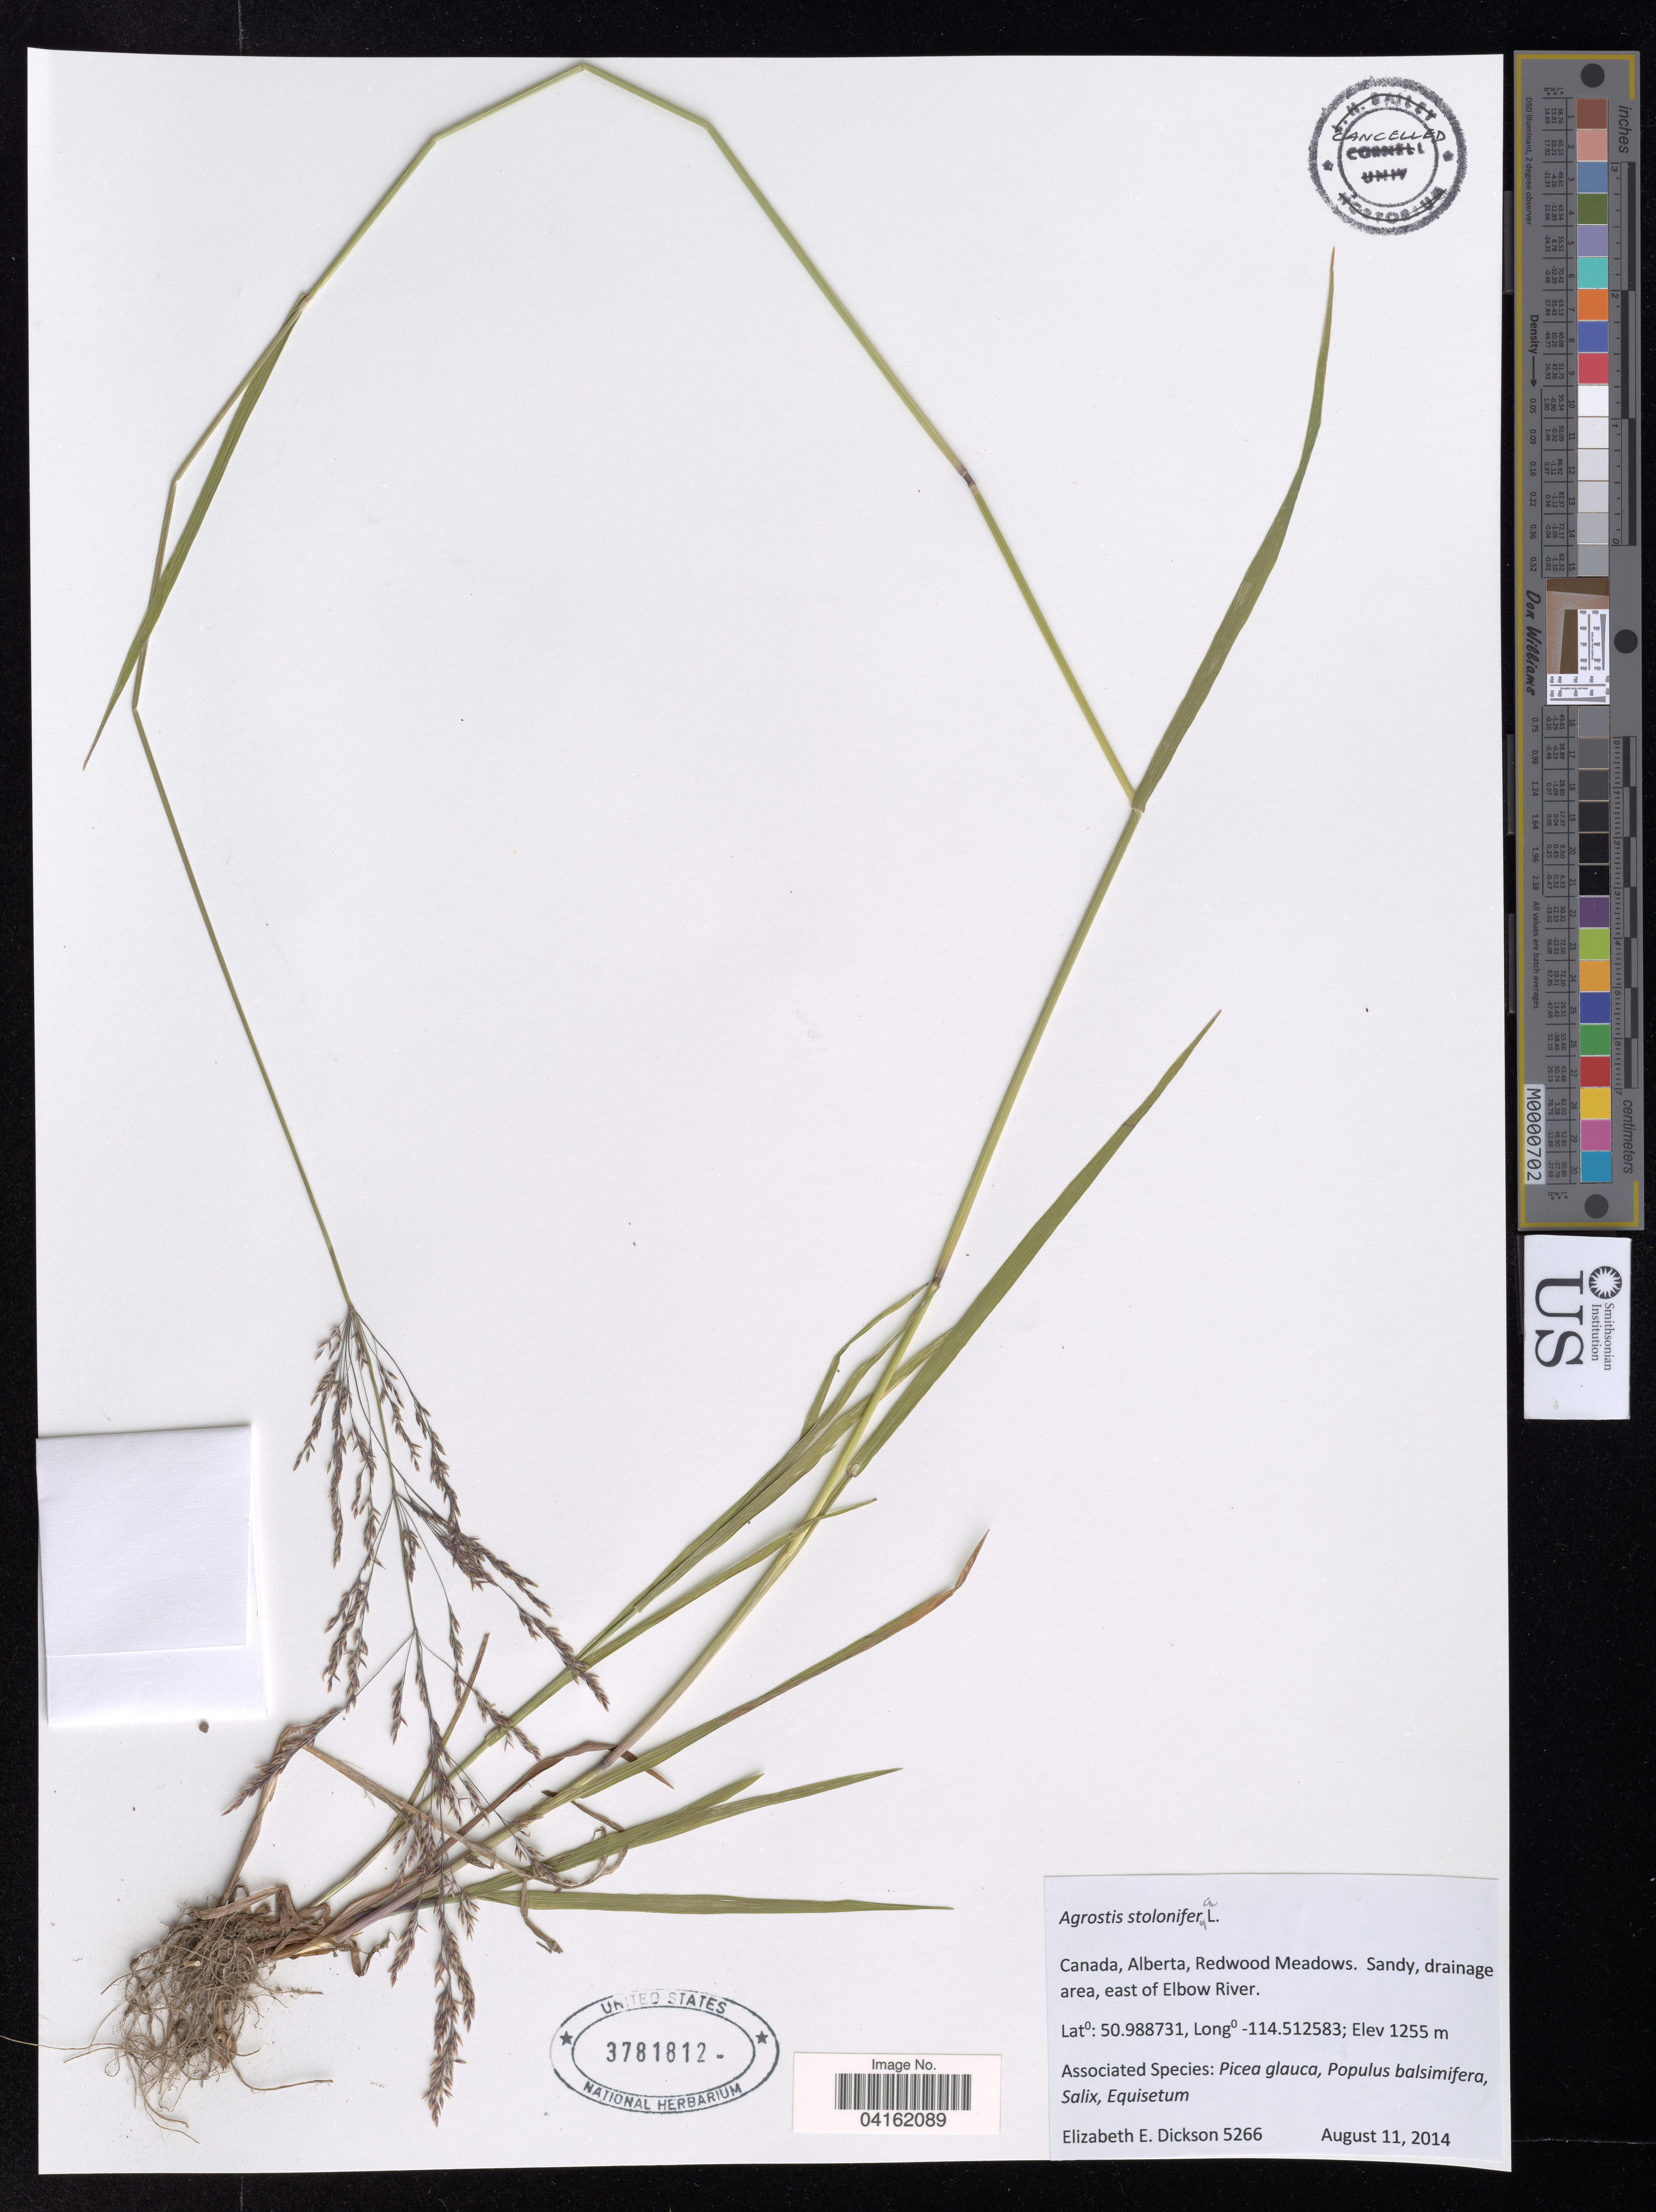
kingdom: Plantae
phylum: Tracheophyta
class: Liliopsida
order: Poales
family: Poaceae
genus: Agrostis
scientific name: Agrostis stolonifera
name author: L.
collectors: E. Dickson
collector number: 5266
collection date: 2014-08-11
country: Canada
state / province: Alberta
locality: Redwood Meadows. Sandy, drainage area, east of Elbow River.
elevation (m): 1255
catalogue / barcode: US 3781812